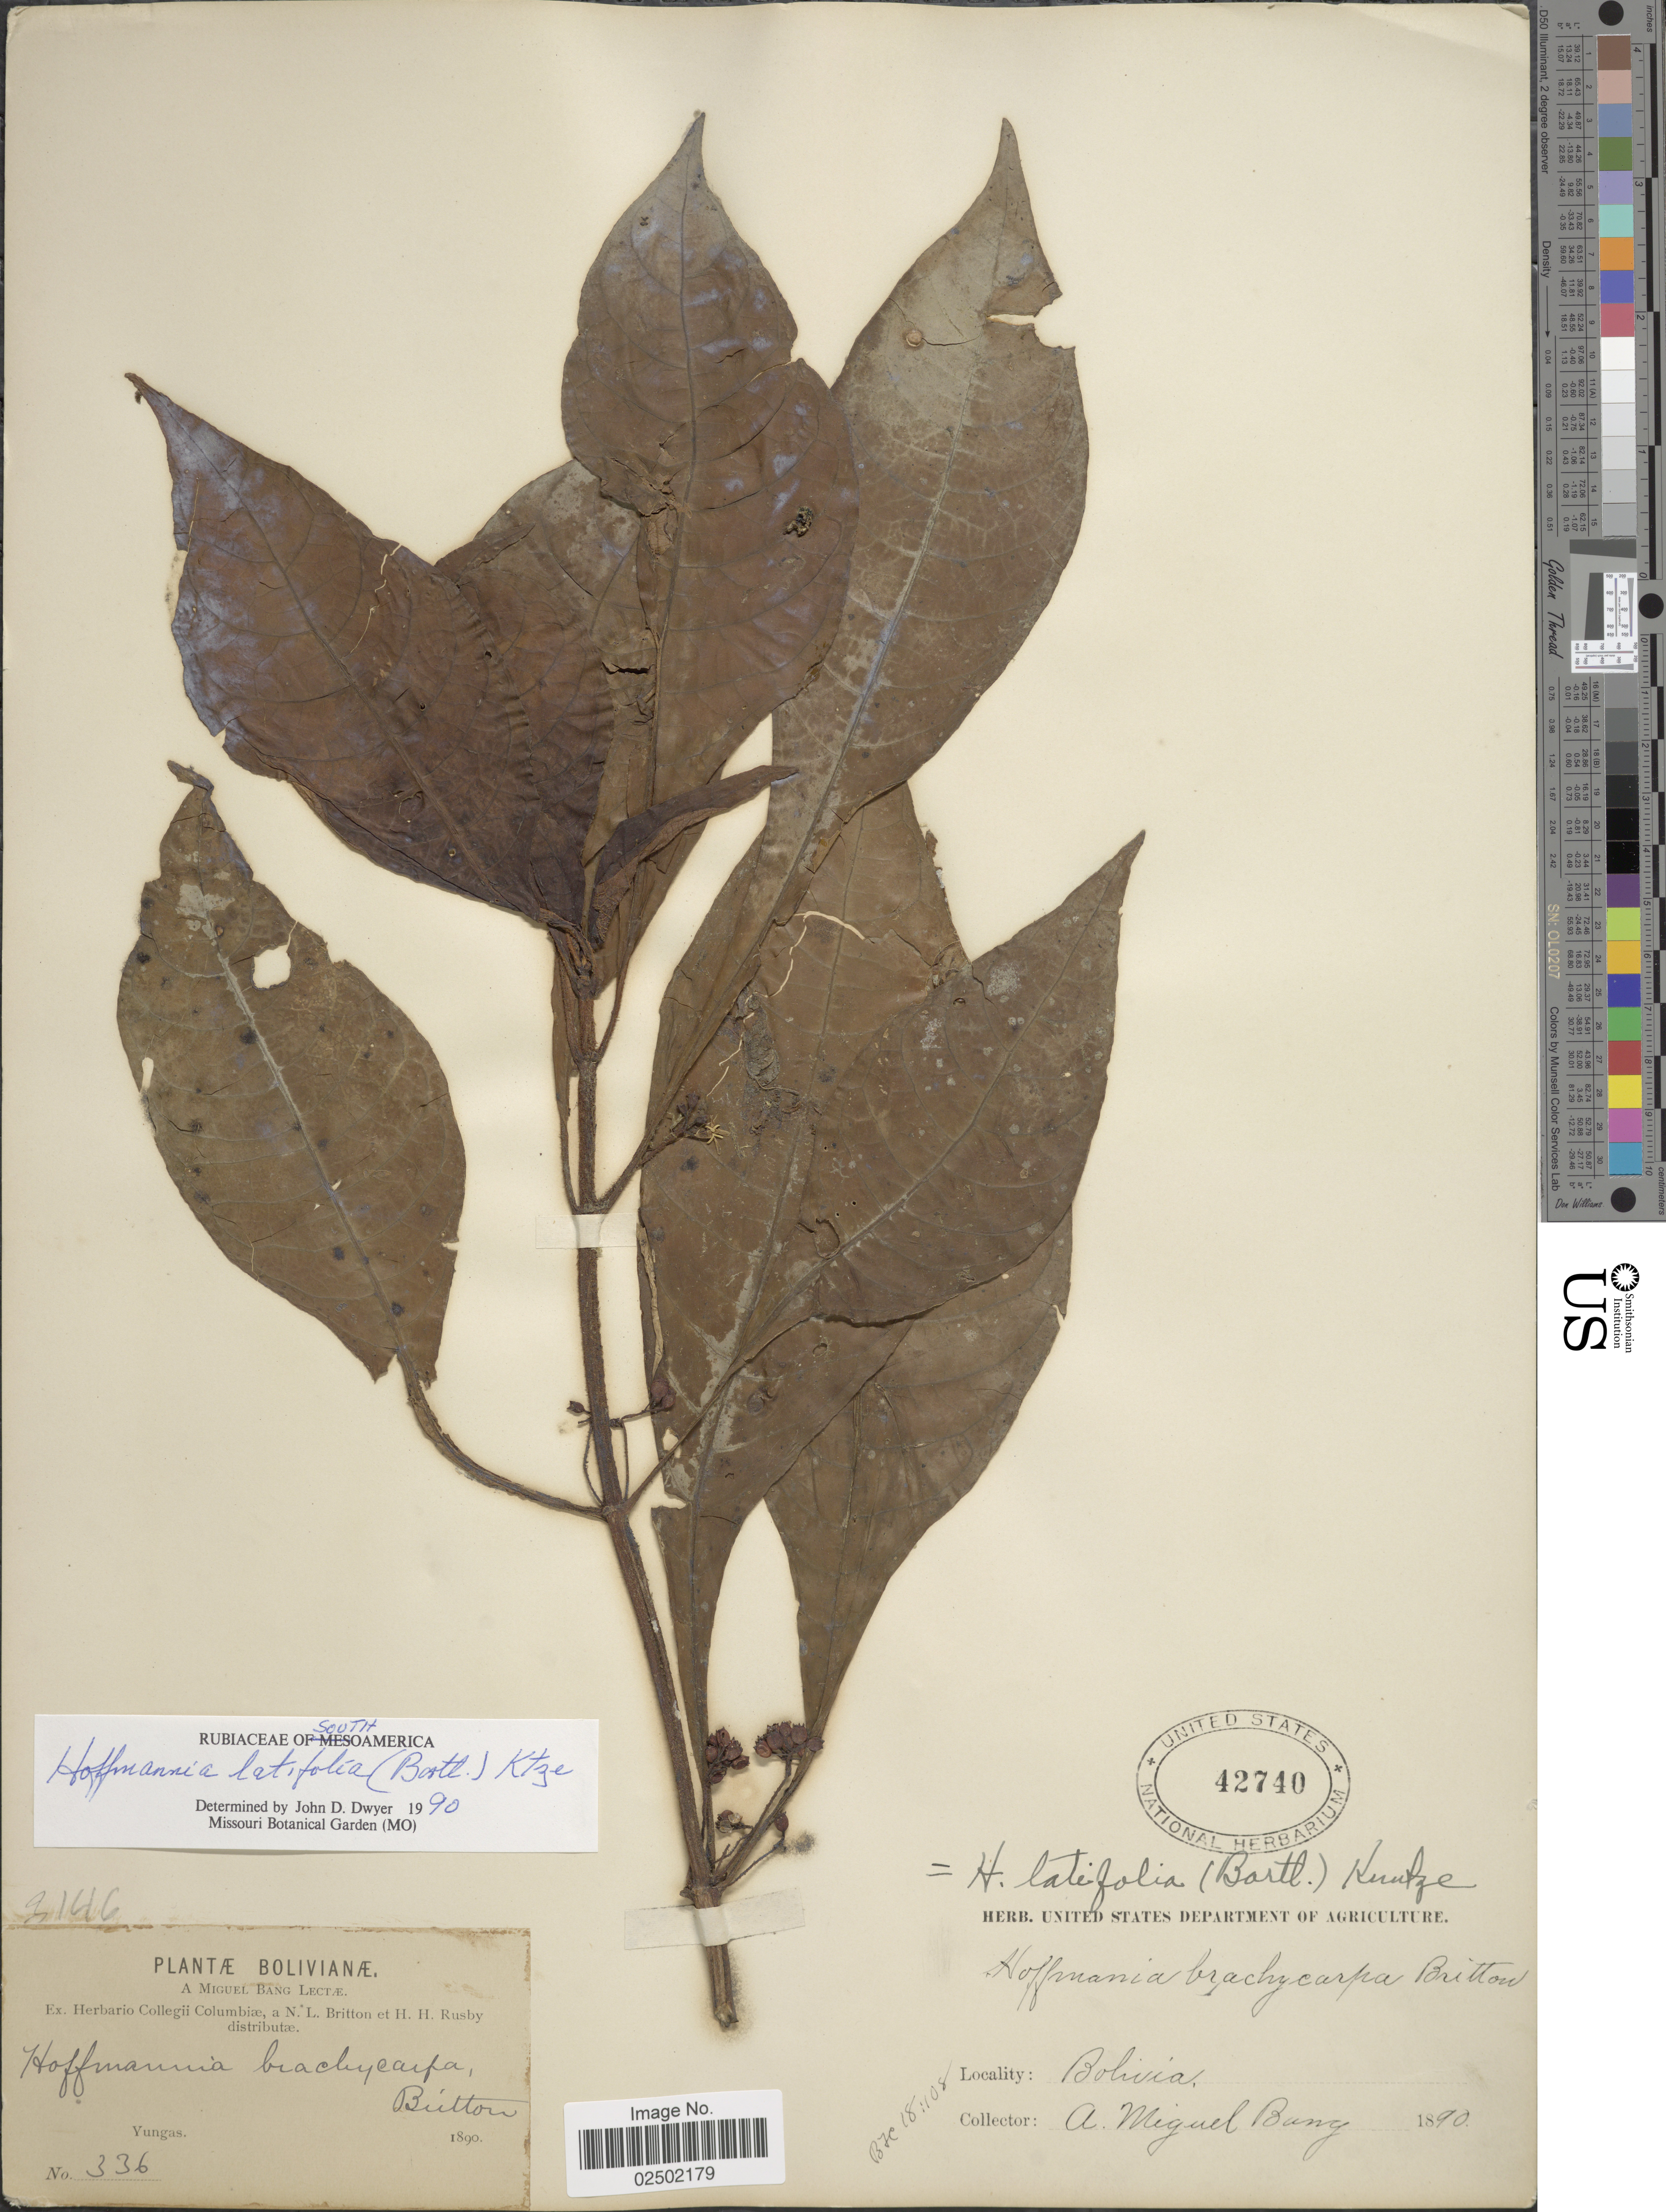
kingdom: Plantae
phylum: Tracheophyta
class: Magnoliopsida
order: Gentianales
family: Rubiaceae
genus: Hoffmannia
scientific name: Hoffmannia latifolia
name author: (Bartl.) Kuntze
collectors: M. Bang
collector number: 336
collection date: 1890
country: Bolivia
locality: Yungas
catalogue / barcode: US 42740